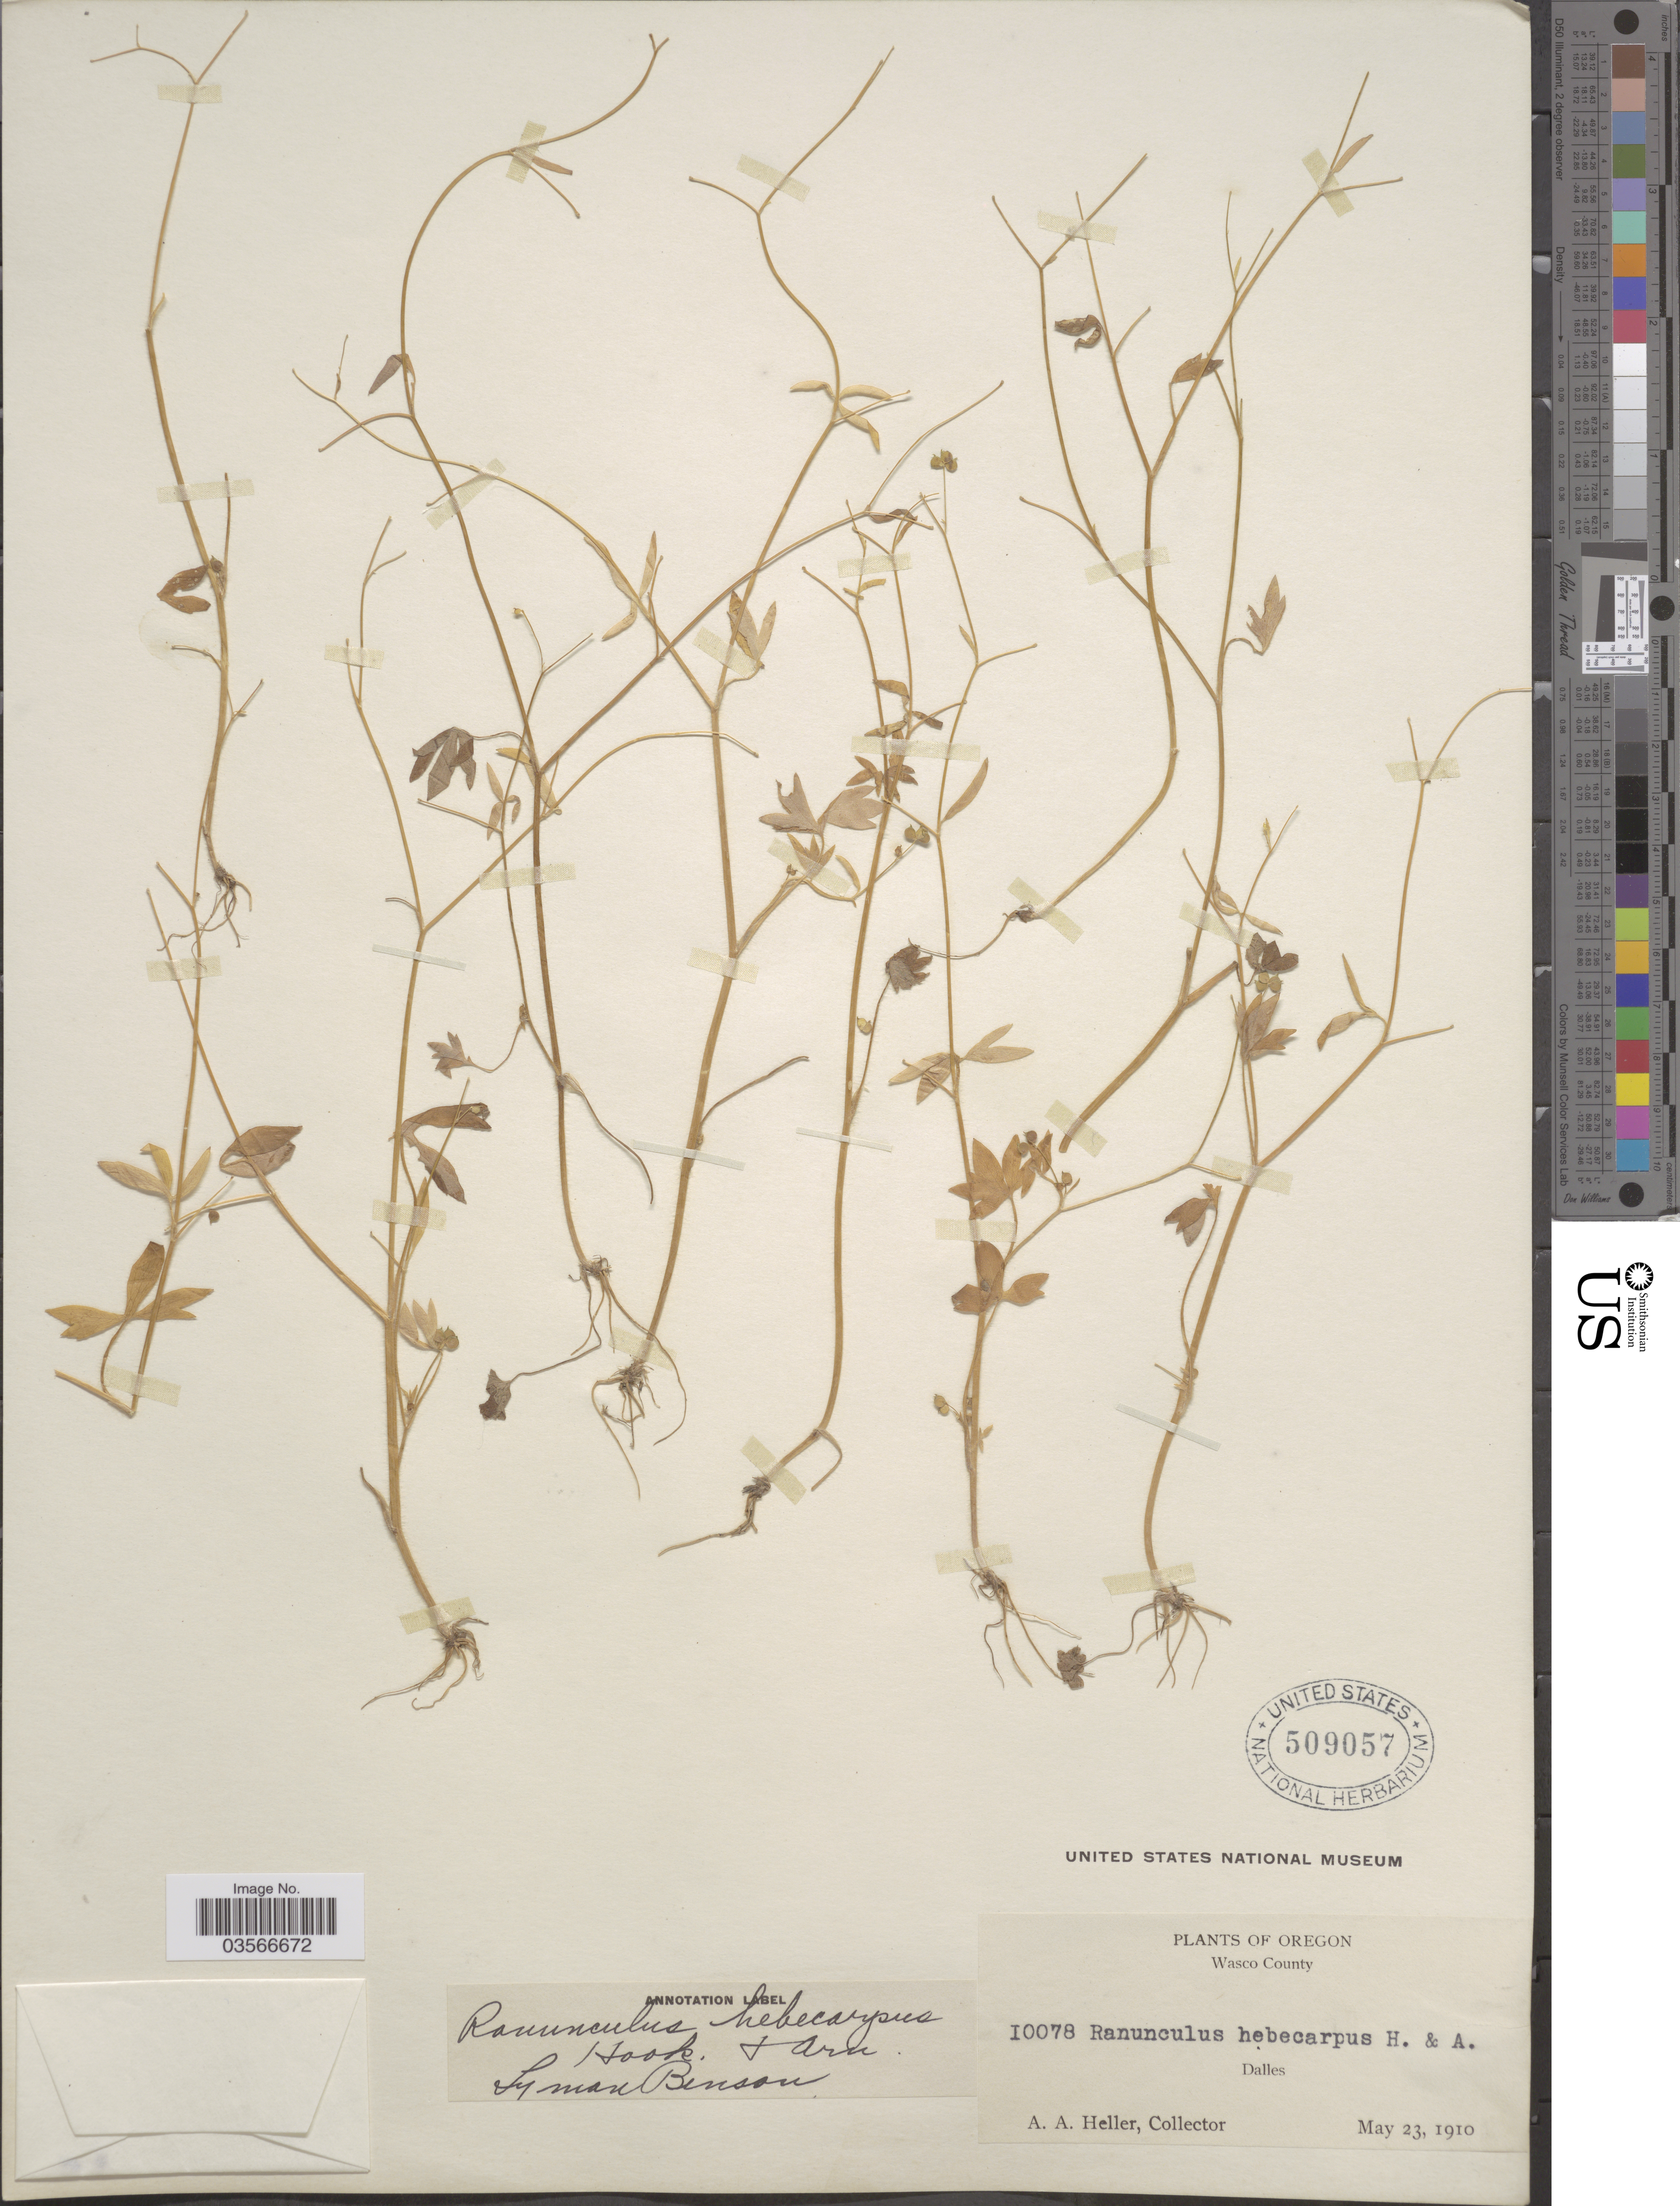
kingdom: Plantae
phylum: Tracheophyta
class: Magnoliopsida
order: Ranunculales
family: Ranunculaceae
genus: Ranunculus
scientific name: Ranunculus hebecarpus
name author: Hook. & Arn.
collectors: A. A. Heller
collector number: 10078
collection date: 1910-05-23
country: United States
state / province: Oregon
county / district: Wasco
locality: Wasco County. Dalles.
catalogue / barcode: US 509057